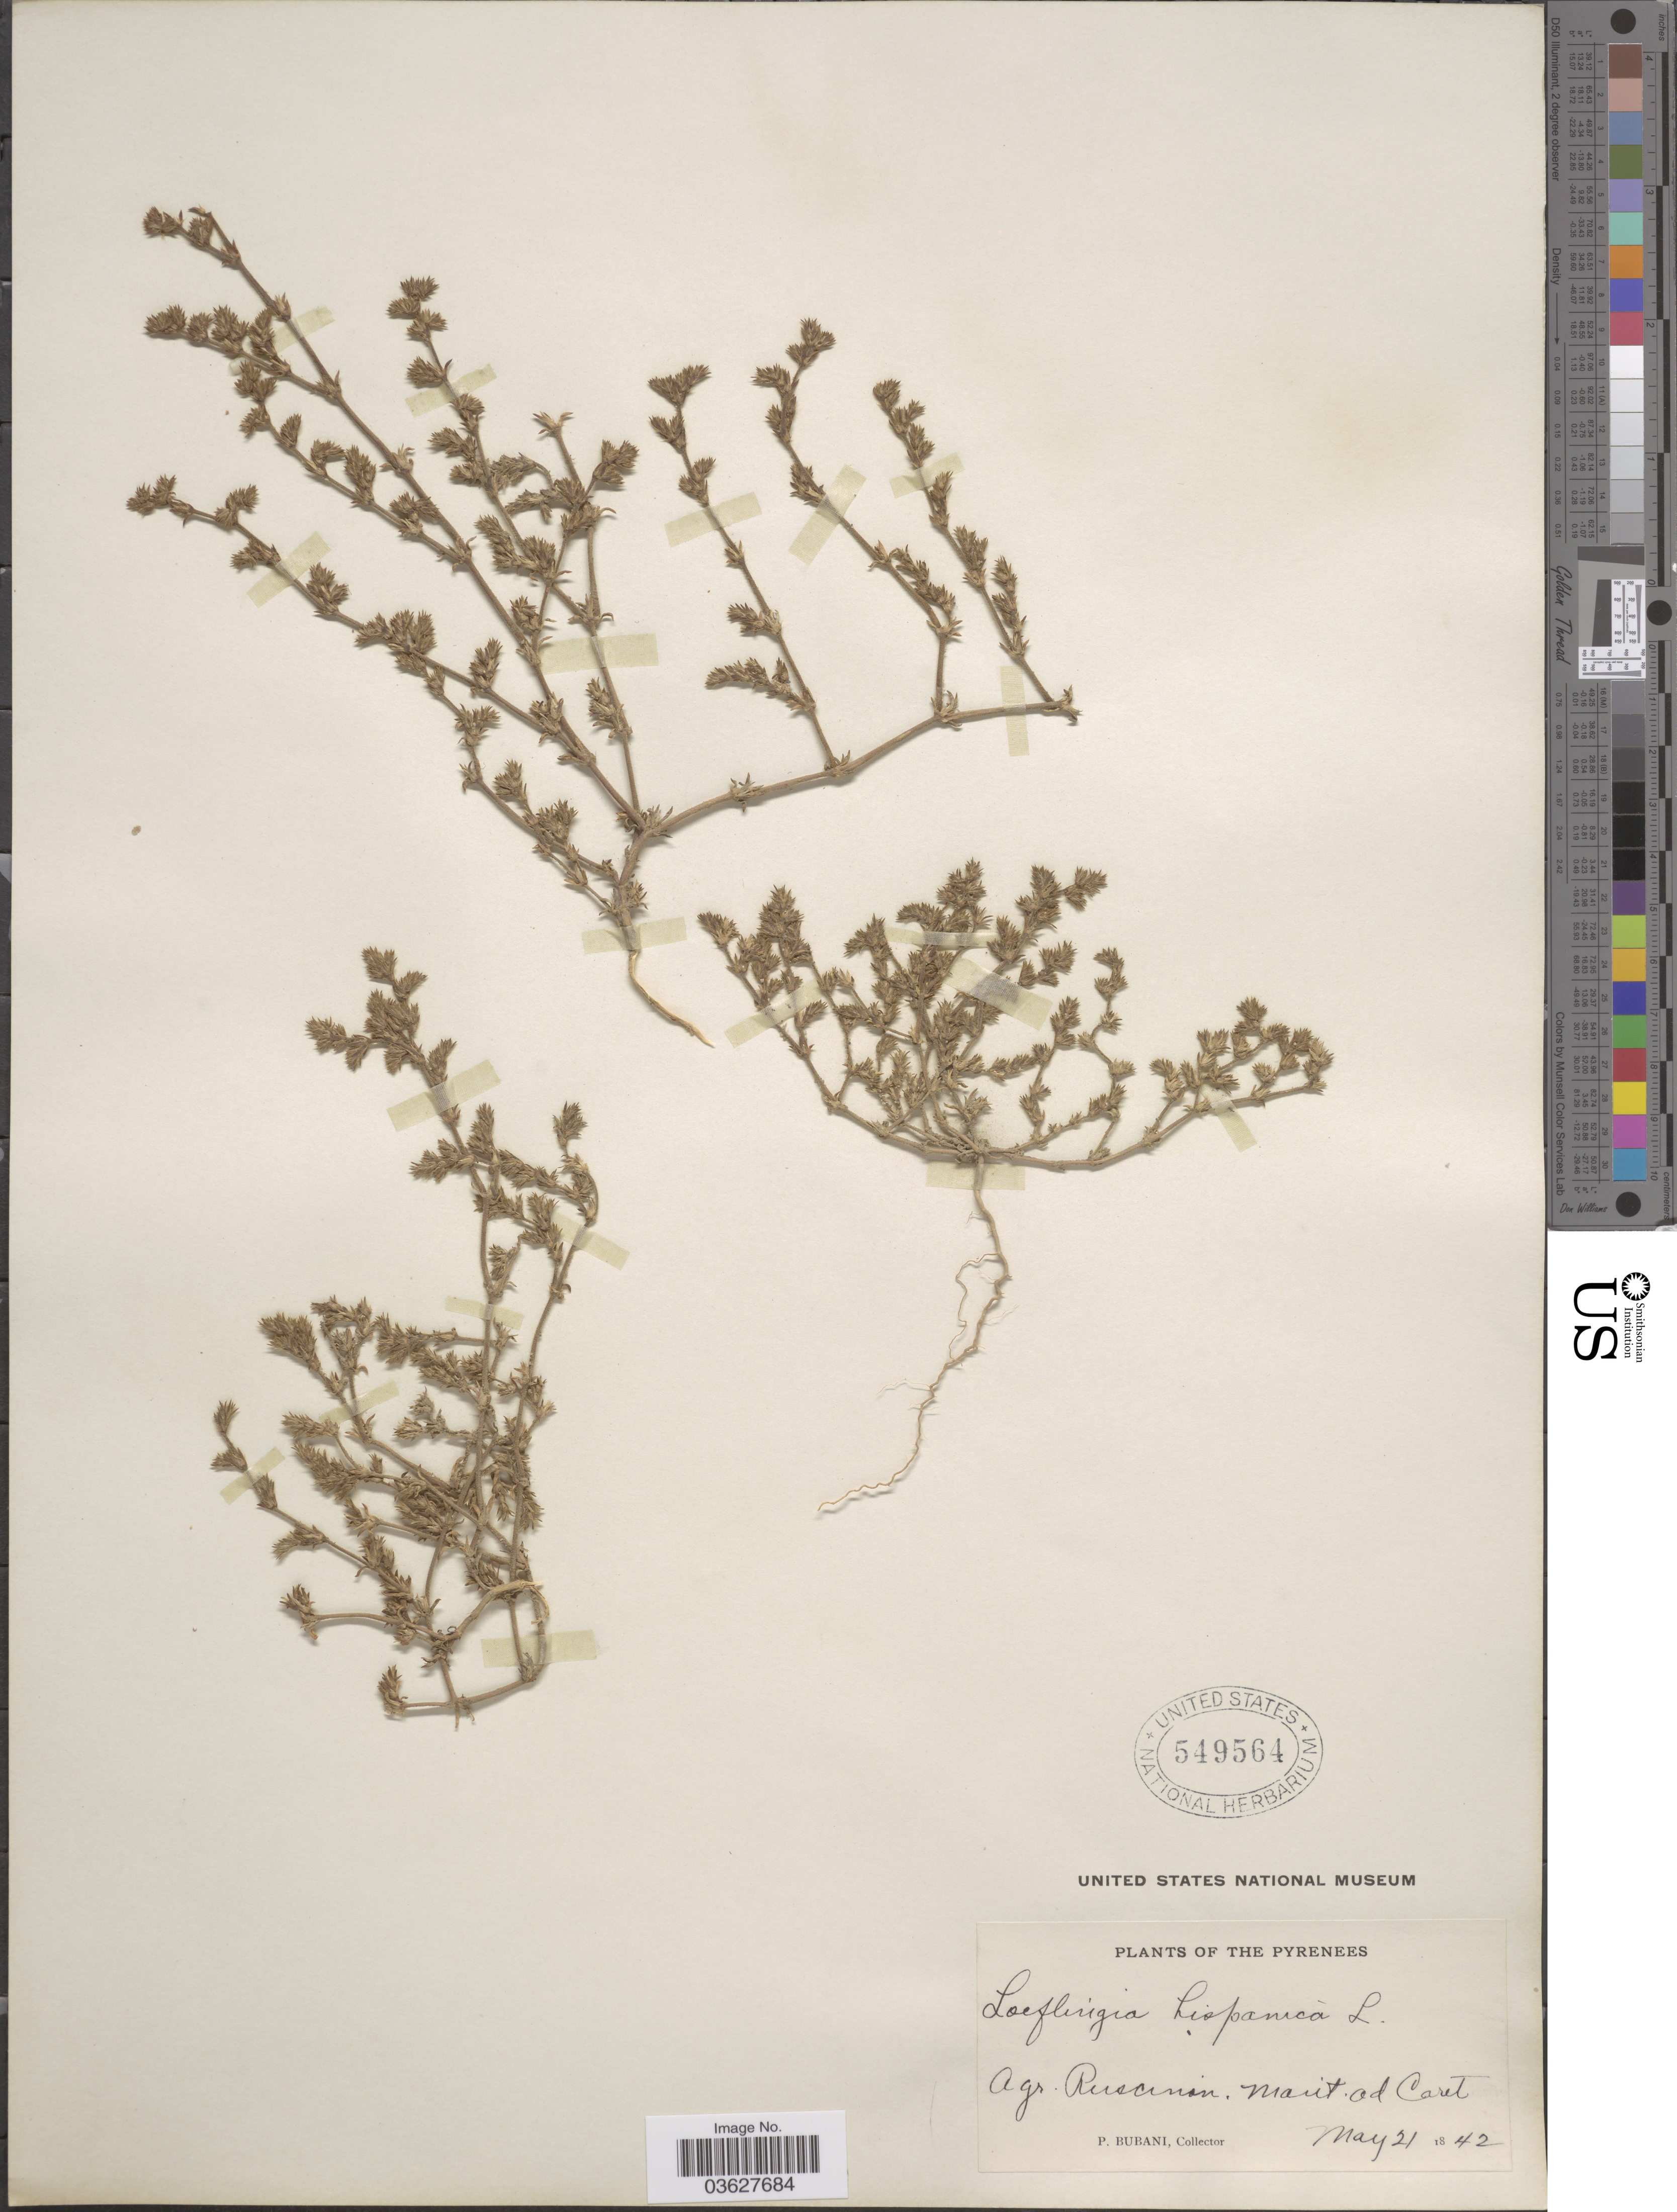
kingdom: Plantae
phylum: Tracheophyta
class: Magnoliopsida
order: Caryophyllales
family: Caryophyllaceae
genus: Loeflingia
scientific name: Loeflingia hispanica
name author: L.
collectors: P. Bubani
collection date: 1842-05-21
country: France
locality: Pyrenees. Agr. Ruscinon. Marit. ad Caret.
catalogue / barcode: US 549564